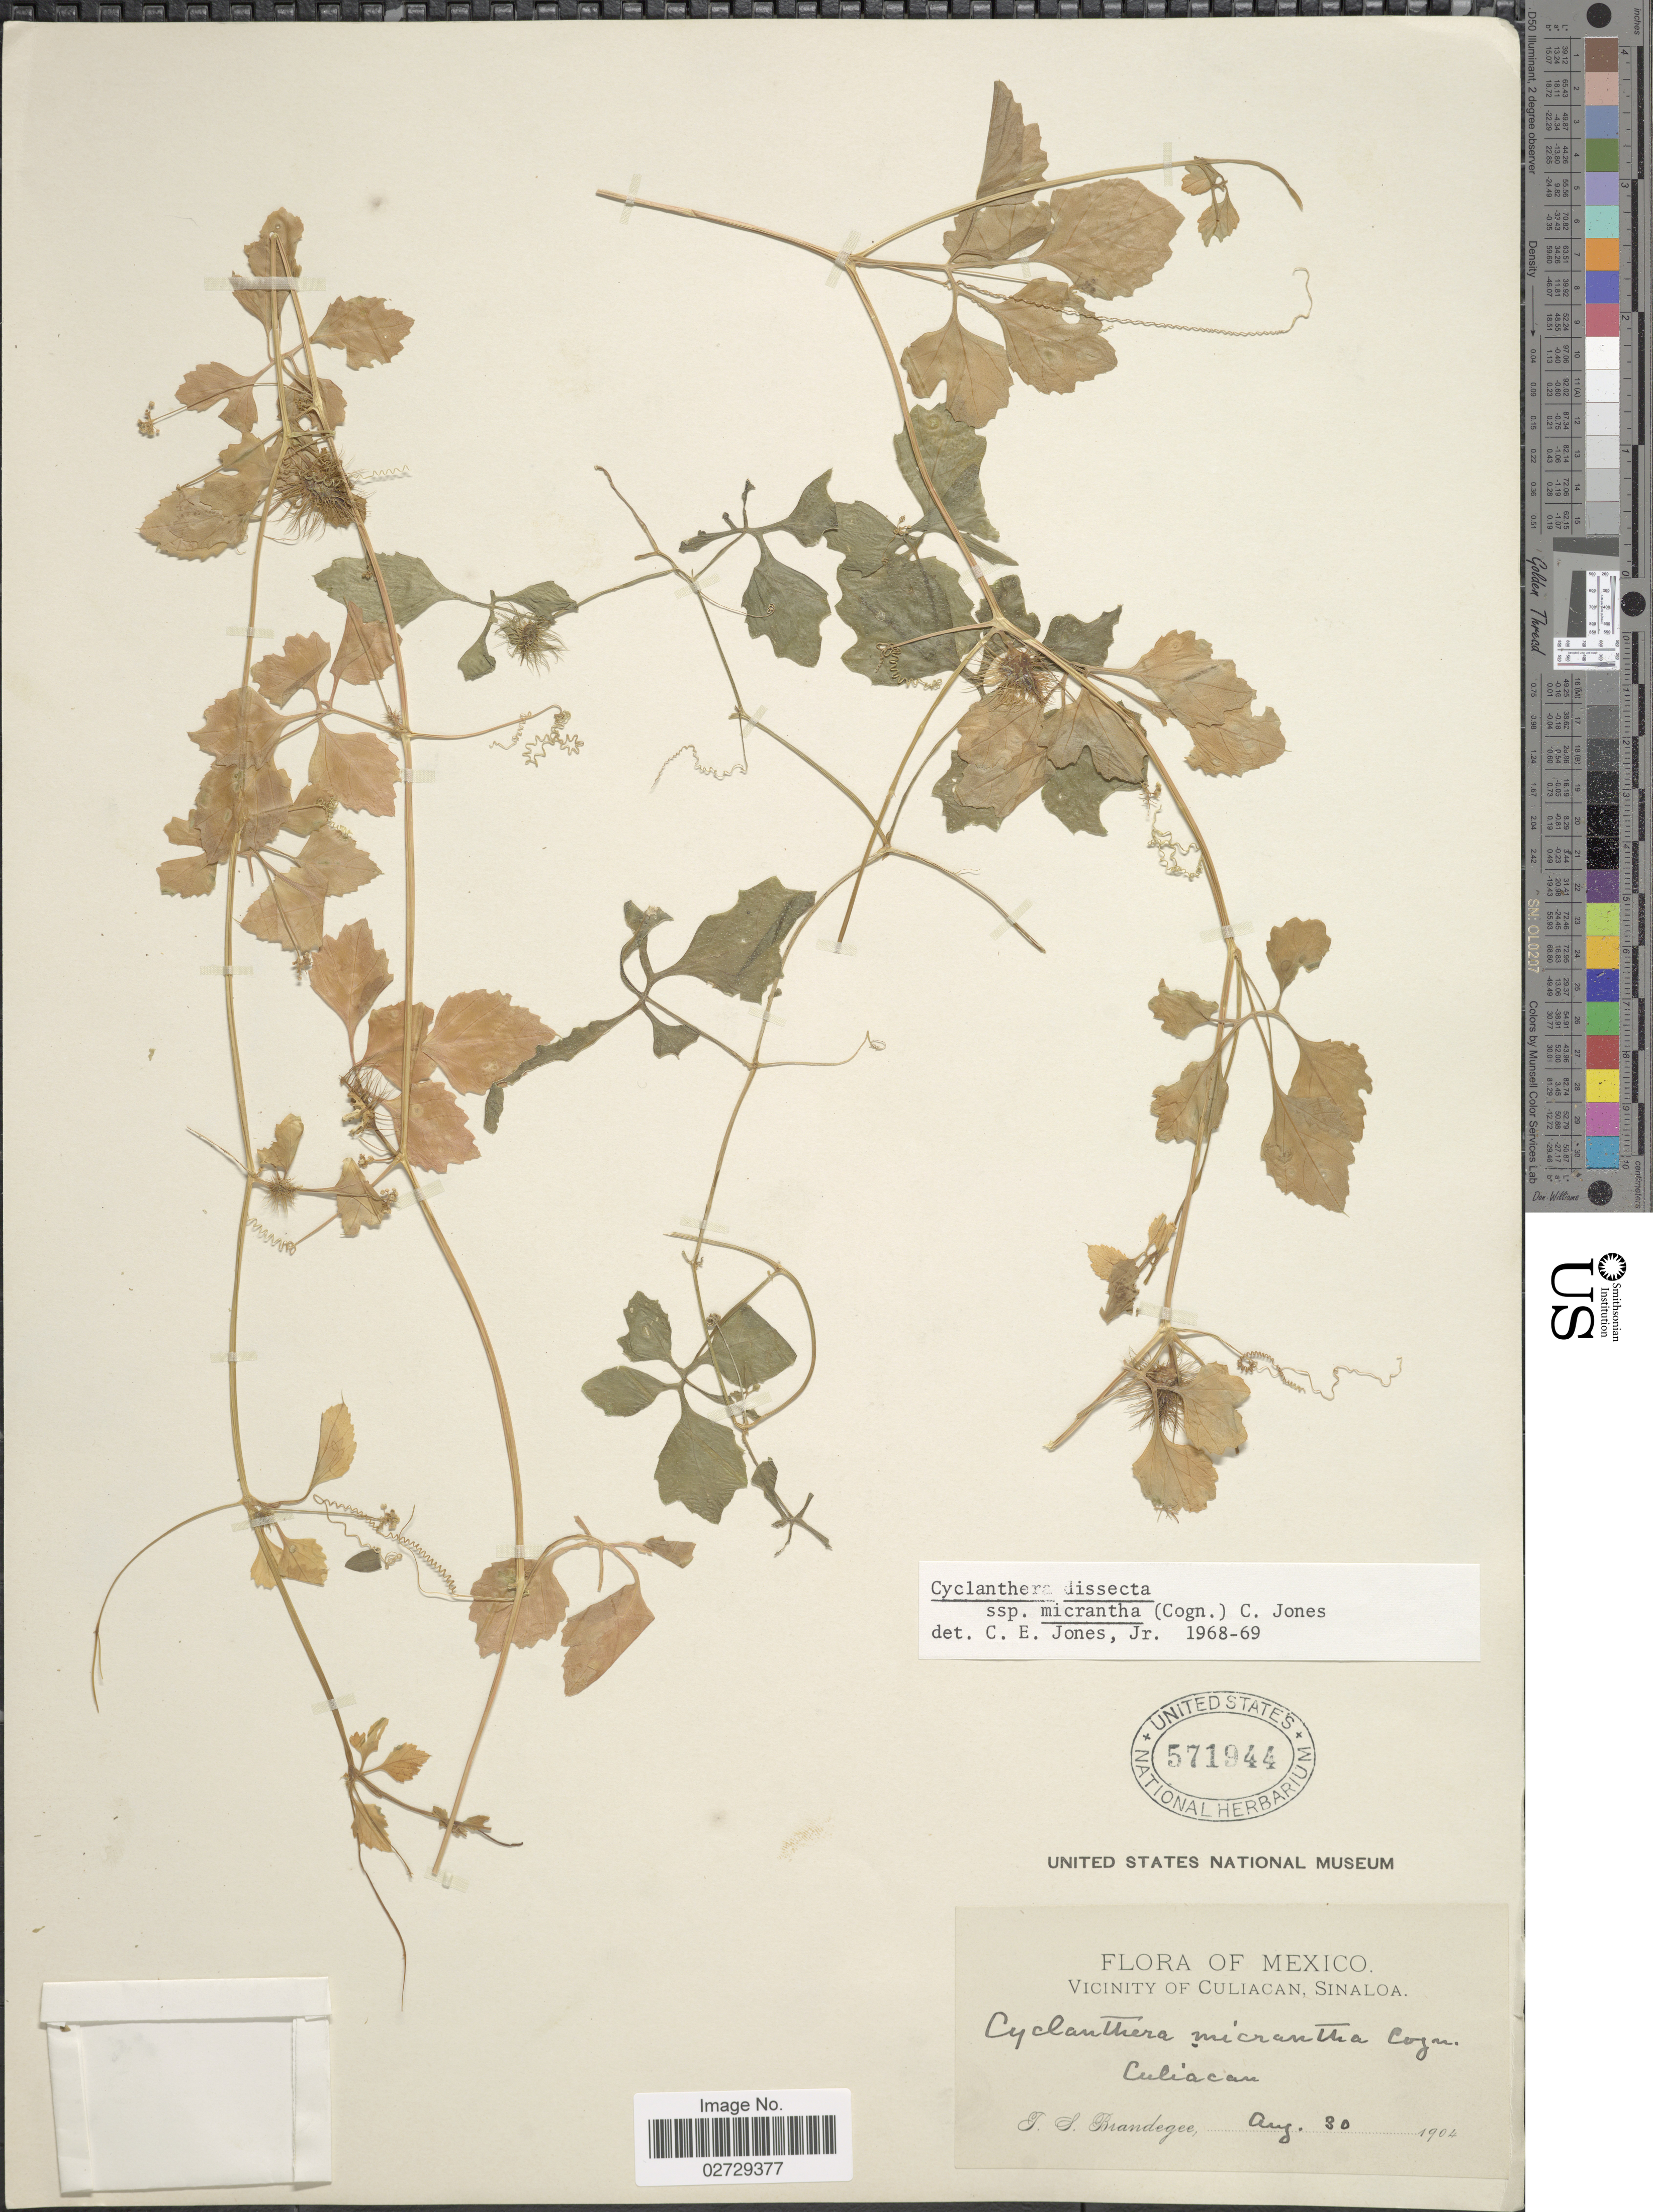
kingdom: Plantae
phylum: Tracheophyta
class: Magnoliopsida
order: Cucurbitales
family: Cucurbitaceae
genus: Cyclanthera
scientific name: Cyclanthera dissecta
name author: (Torr. & A. Gray) Arn.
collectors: T. S. Brandegee (herbarium)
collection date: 1904-08-30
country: Mexico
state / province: Sinaloa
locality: Vicinity of Culiacan. Culiacan.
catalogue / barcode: US 571944